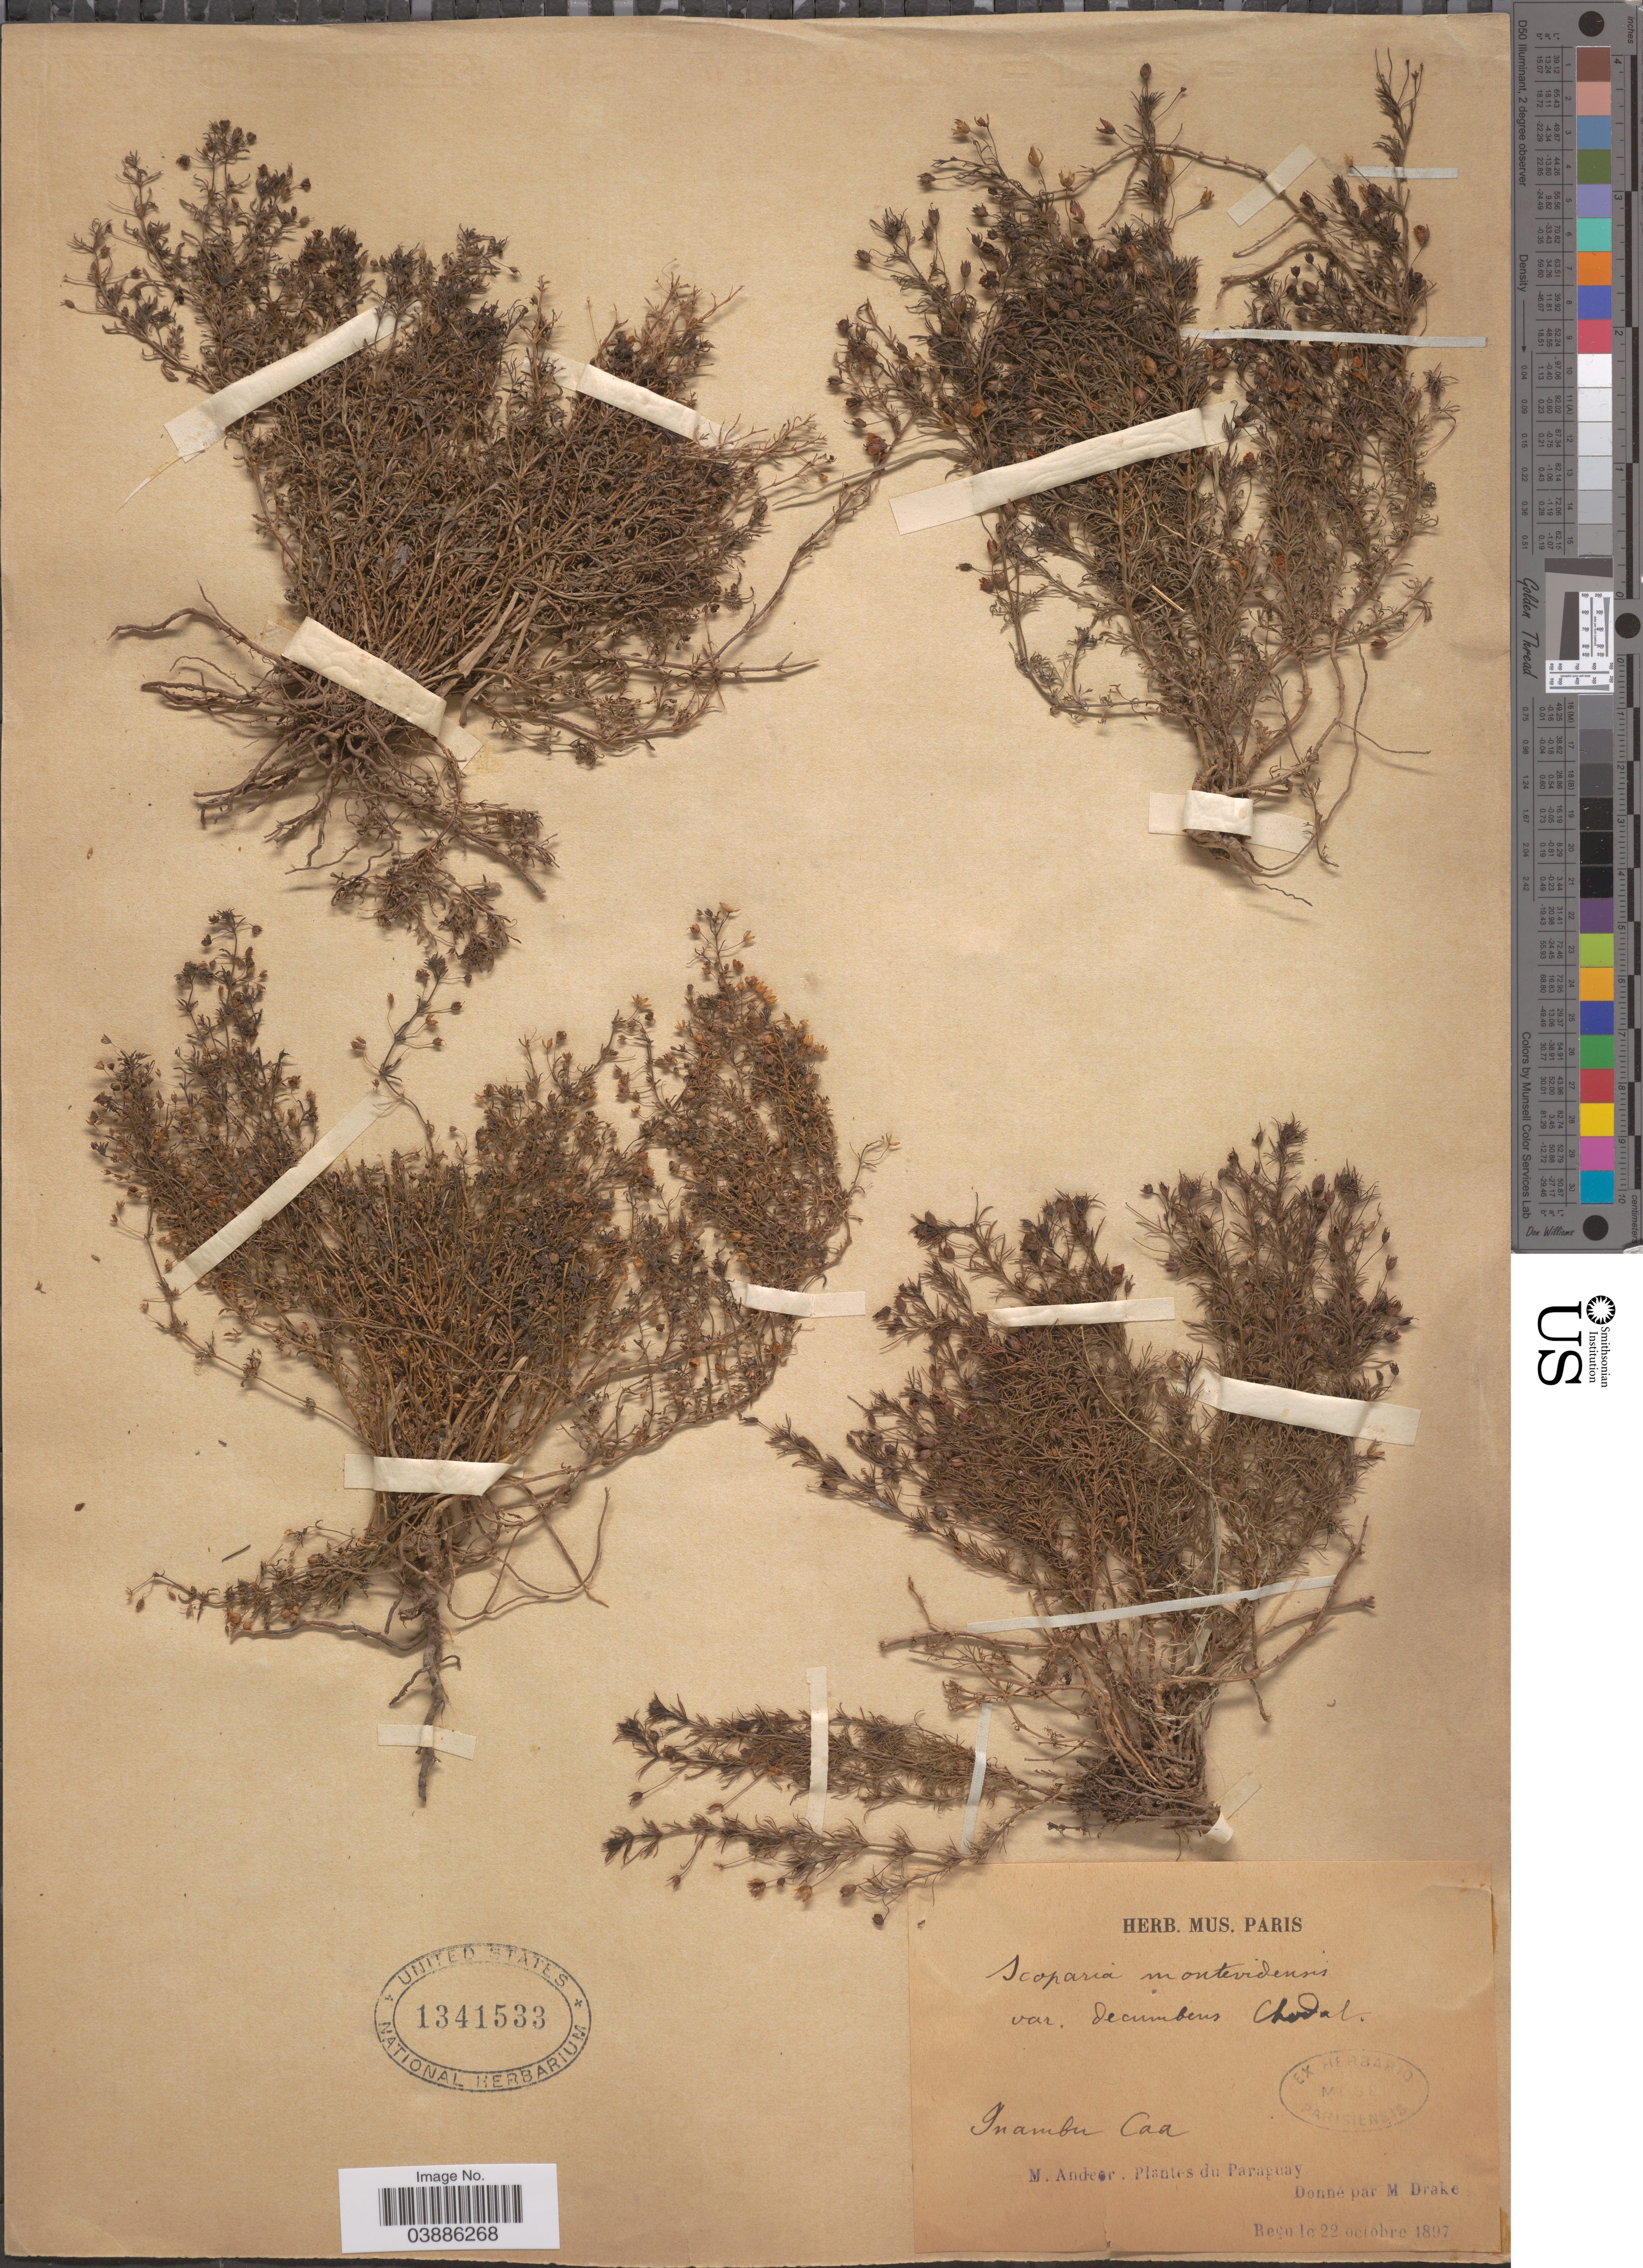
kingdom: Plantae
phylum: Tracheophyta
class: Magnoliopsida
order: Lamiales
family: Plantaginaceae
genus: Scoparia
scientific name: Scoparia montevidensis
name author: (Spreng.) R.E. Fr.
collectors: M. Andeor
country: Paraguay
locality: Inambu Caa.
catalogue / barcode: US 1341533